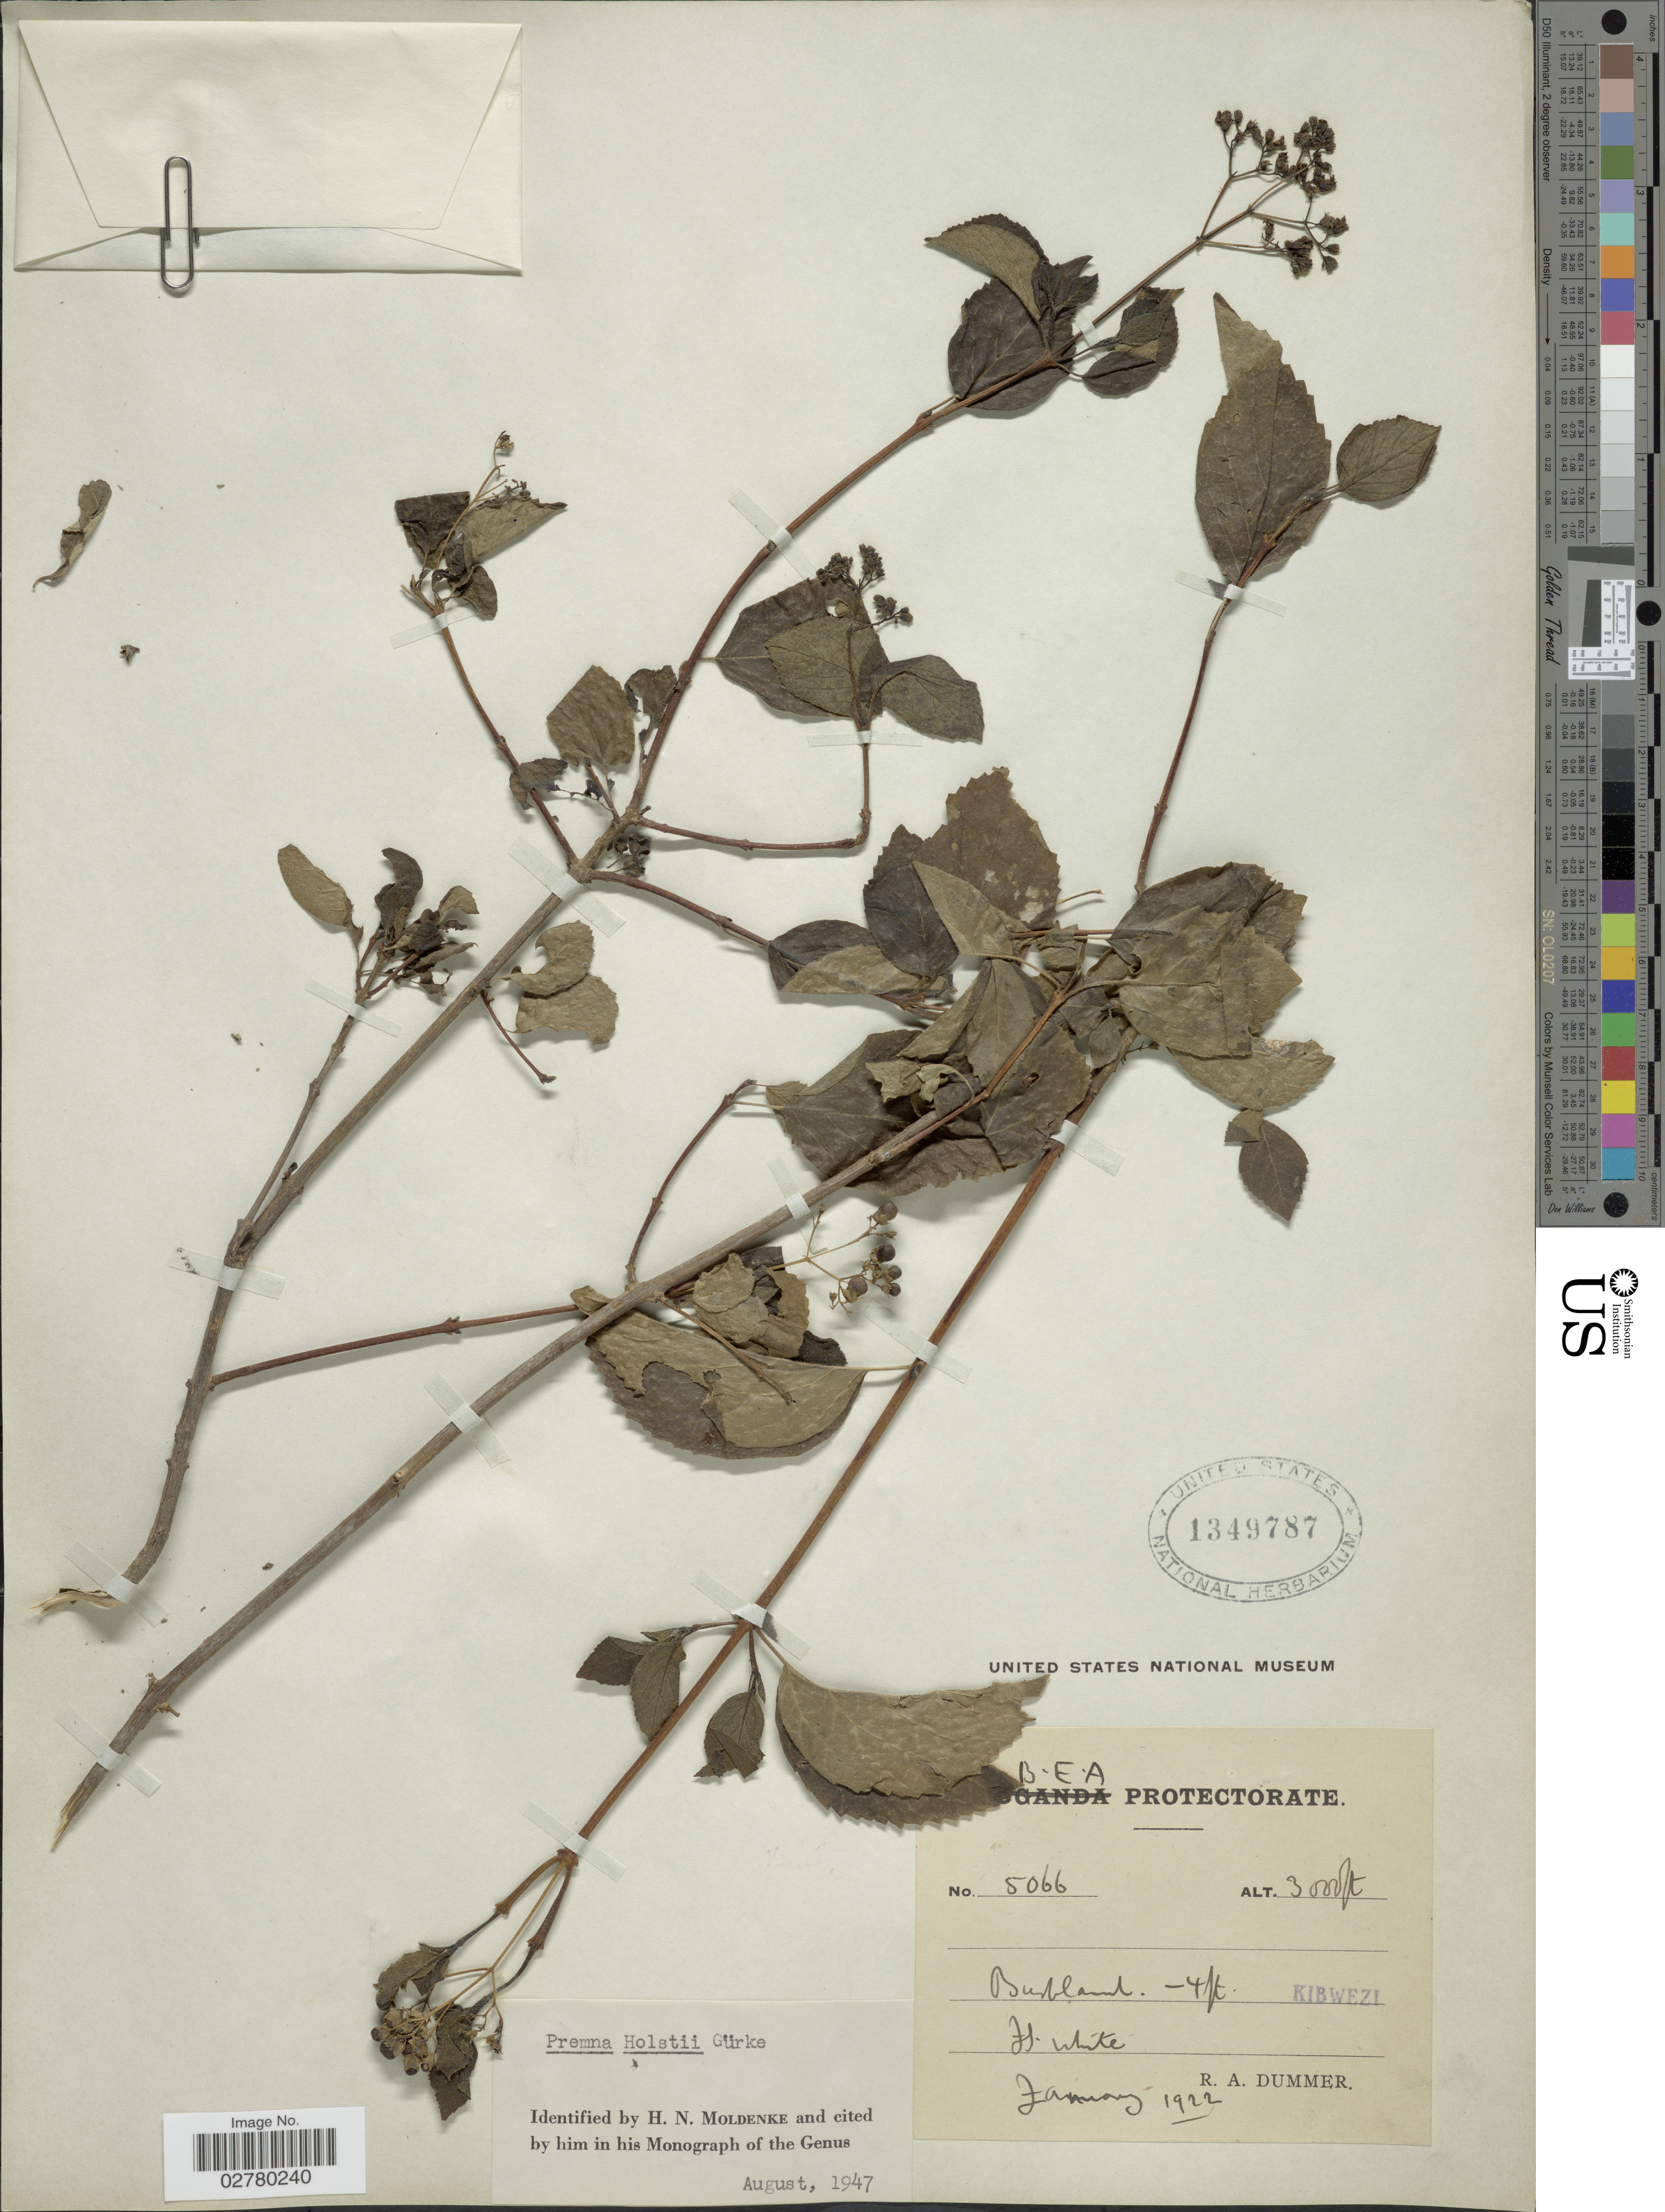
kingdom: Plantae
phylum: Tracheophyta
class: Magnoliopsida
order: Lamiales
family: Lamiaceae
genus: Premna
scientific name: Premna holstii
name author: Gürke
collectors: R. A. Dümmer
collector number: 5066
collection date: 1922-01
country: Kenya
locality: B.E.A. Protectorate, Kibwezi.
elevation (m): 914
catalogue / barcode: US 1349787